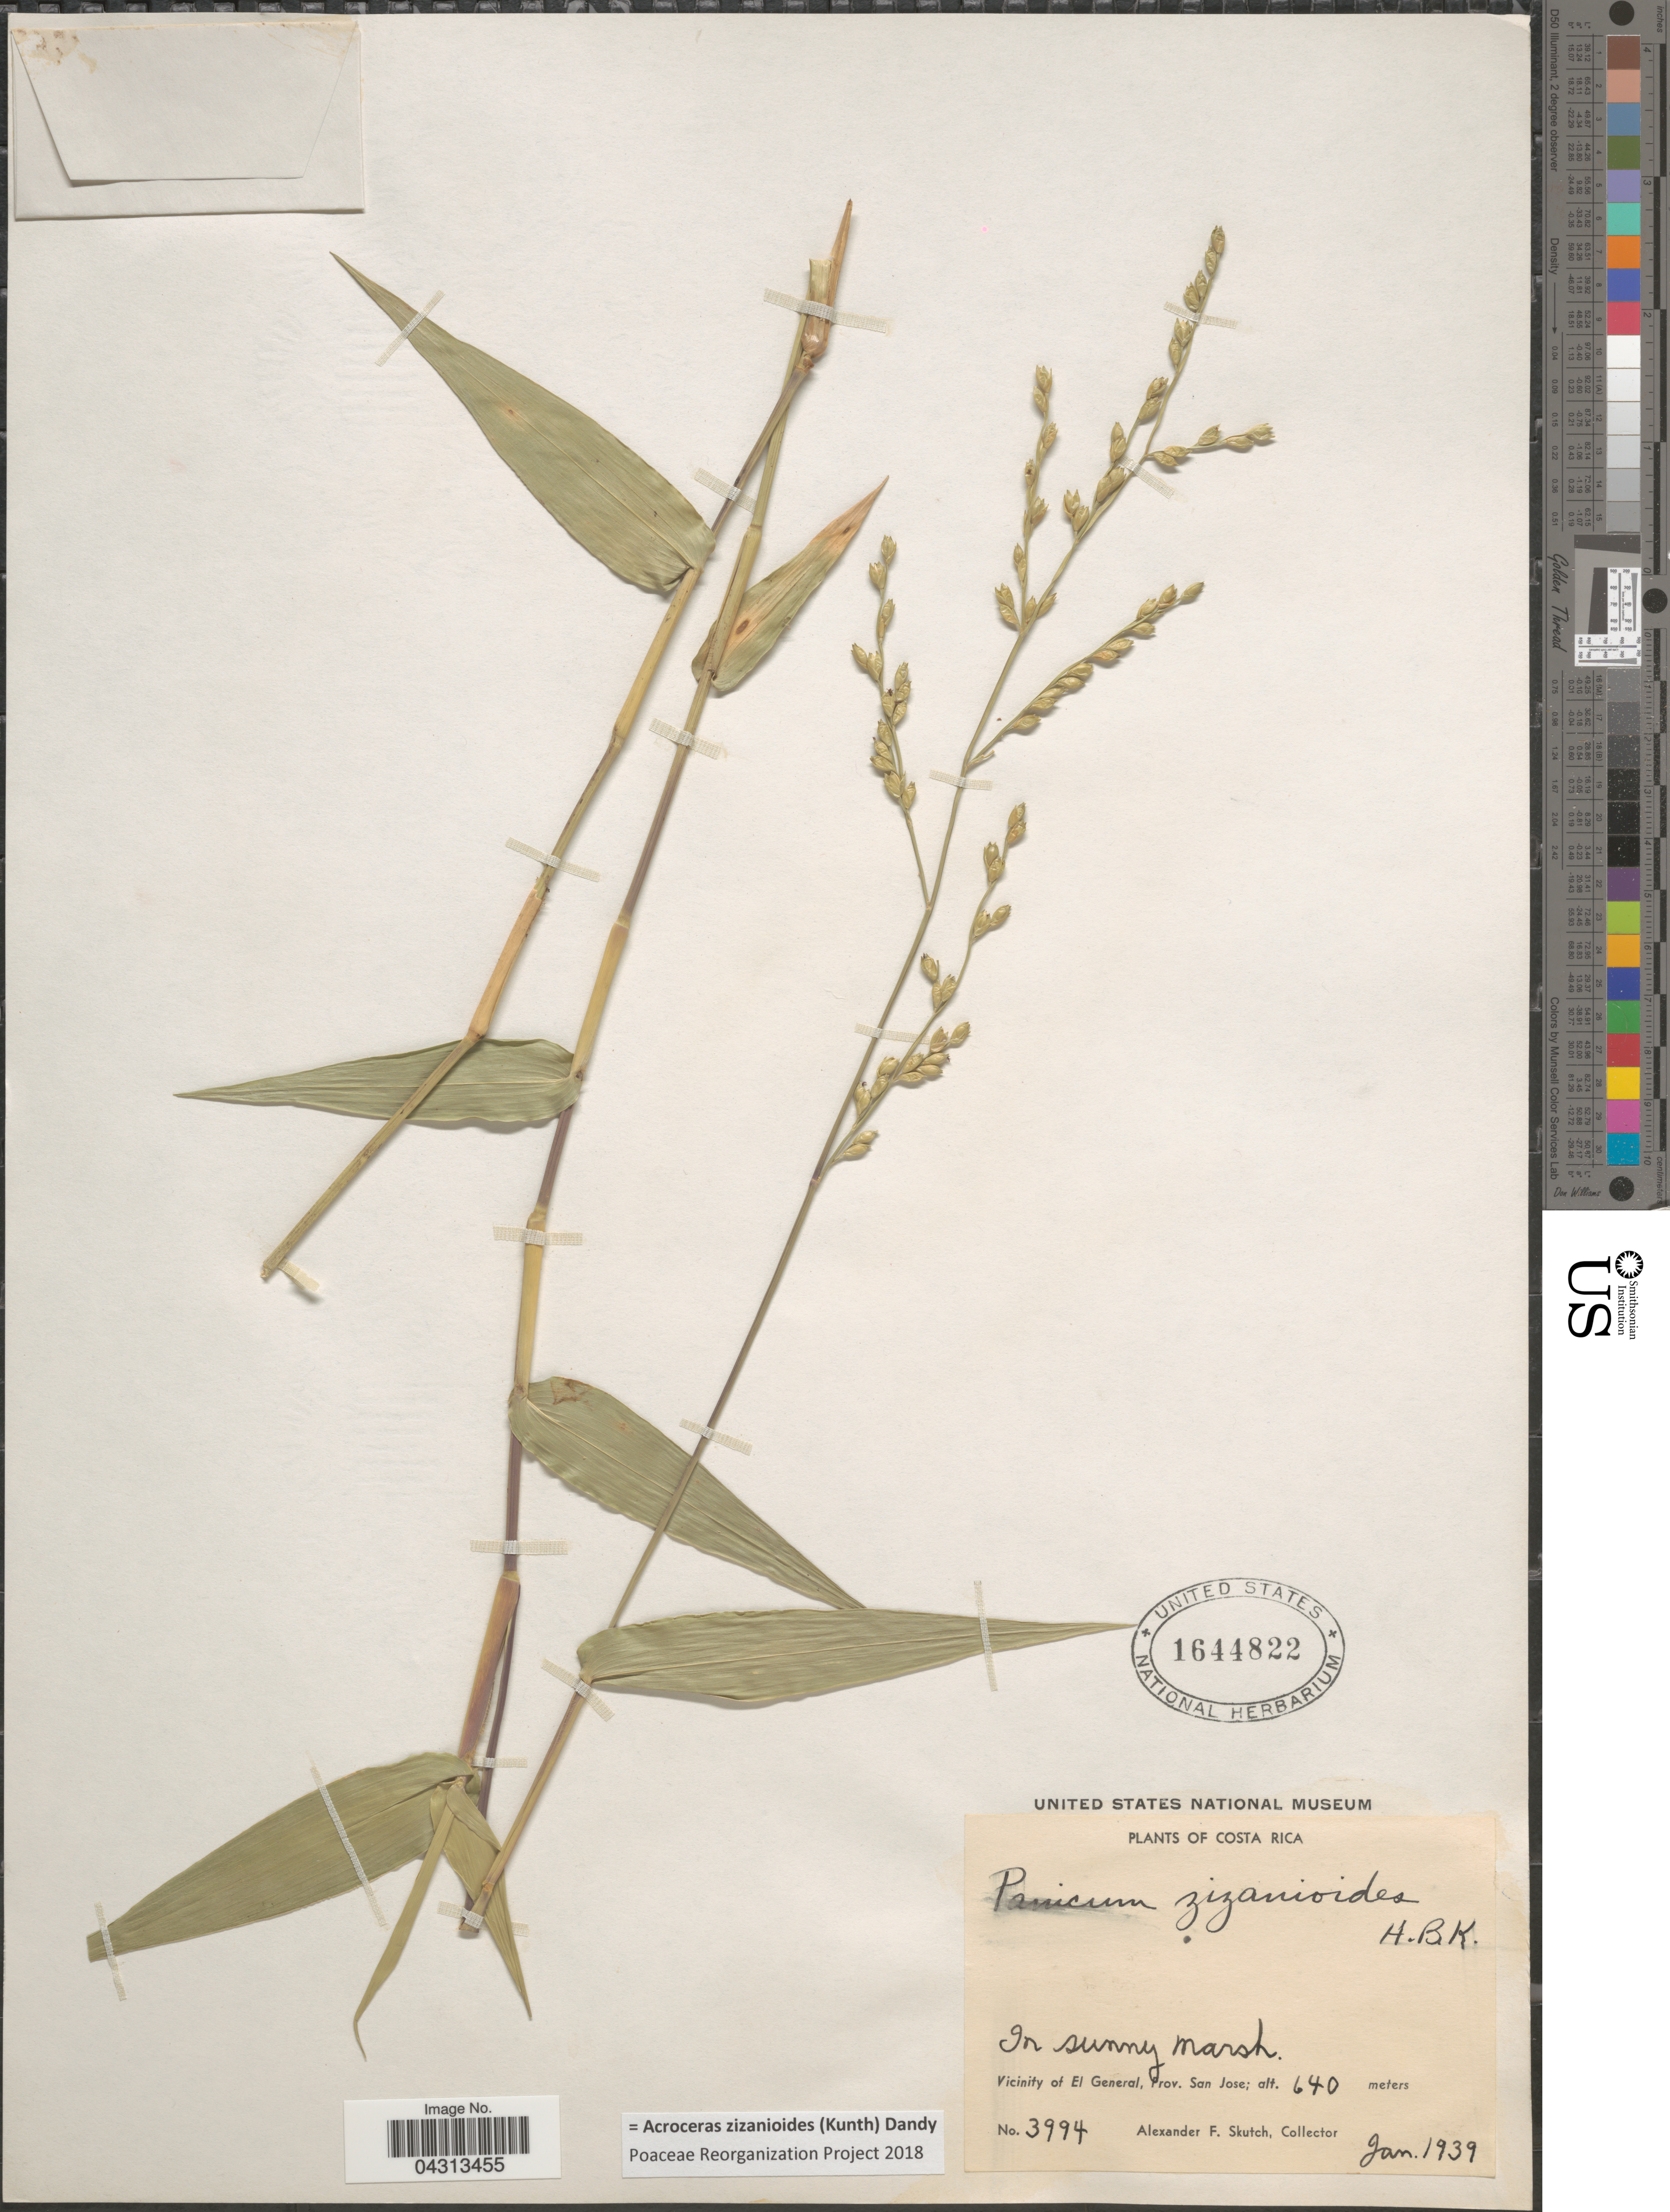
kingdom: Plantae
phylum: Tracheophyta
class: Liliopsida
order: Poales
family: Poaceae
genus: Acroceras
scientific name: Acroceras zizanioides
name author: (Kunth) Dandy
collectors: A. F. Skutch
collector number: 3994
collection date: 1939-01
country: Costa Rica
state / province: San José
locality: In sunny marsh. Vicinity of El General.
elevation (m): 640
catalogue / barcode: US 1644822